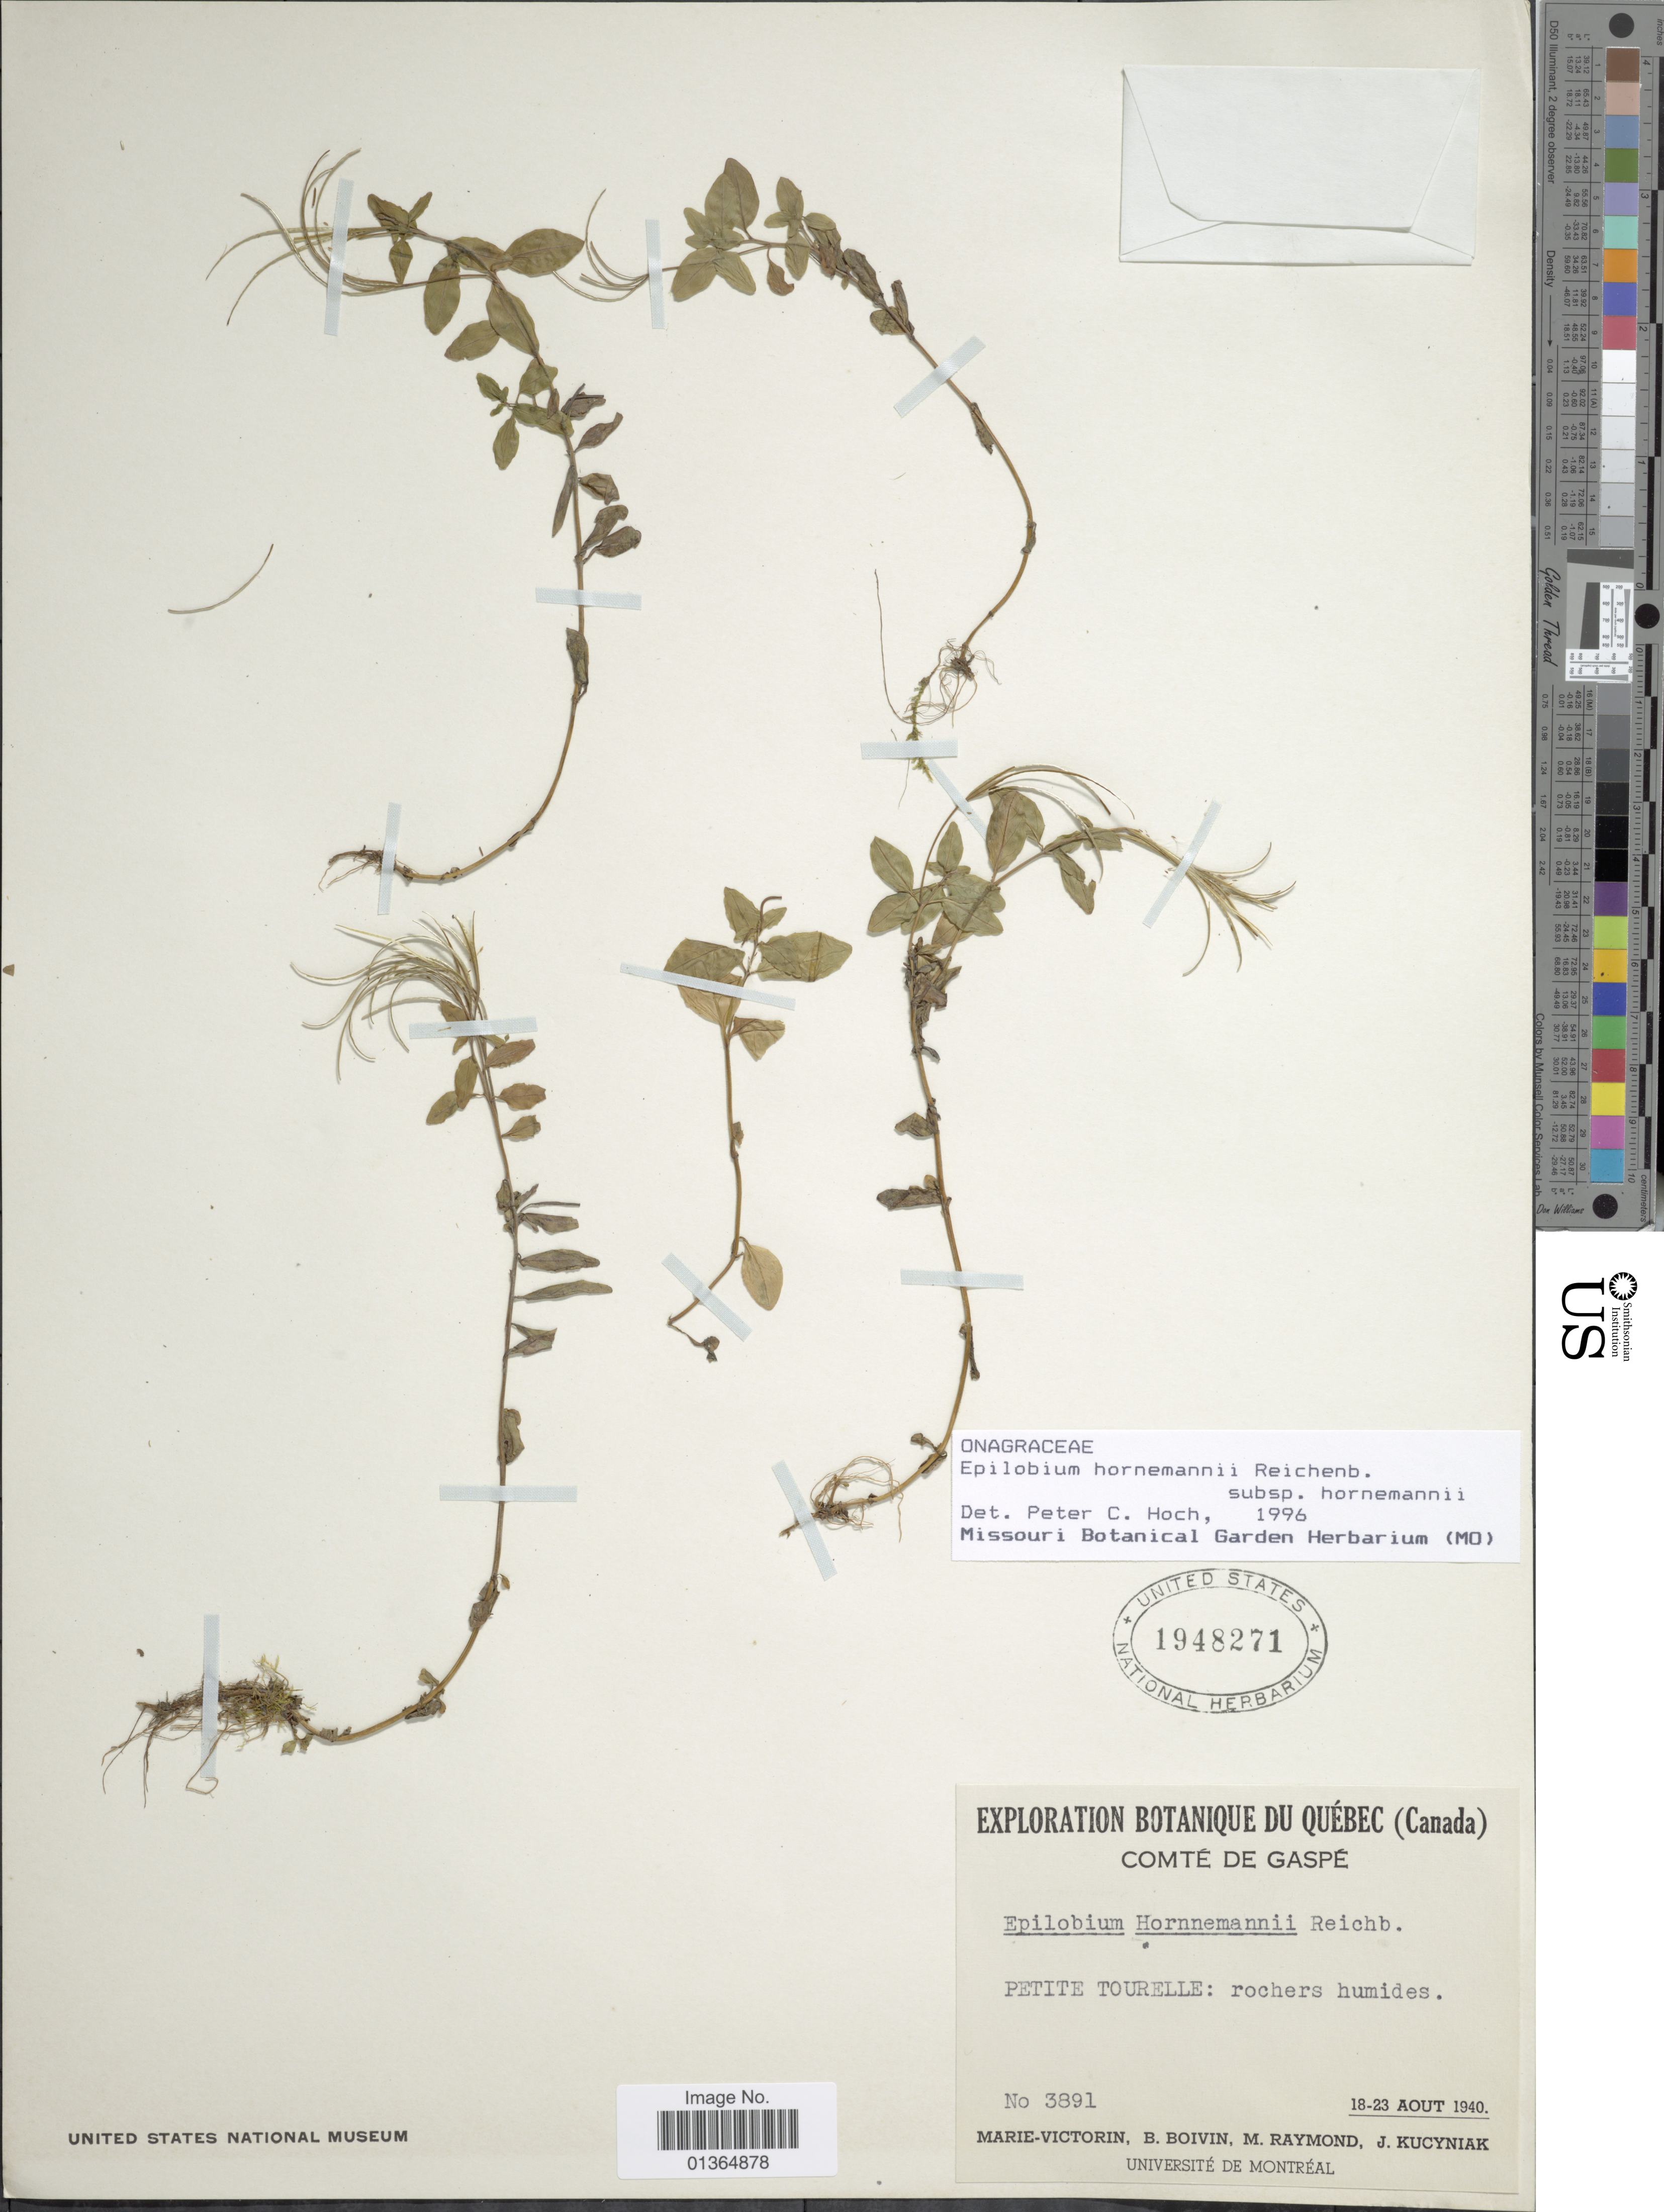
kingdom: Plantae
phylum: Tracheophyta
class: Magnoliopsida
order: Myrtales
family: Onagraceae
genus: Epilobium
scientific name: Epilobium hornemannii subsp. hornemannii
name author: Rchb.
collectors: -. Marie-Victorin, J. R. B. Boivin, M. Raymond & J. Kucyniak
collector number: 3891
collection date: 1940-08-18/1940-08-23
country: Canada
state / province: Quebec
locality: Comté de Gaspé. Petite Tourelle: rochers humides.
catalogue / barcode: US 1948271